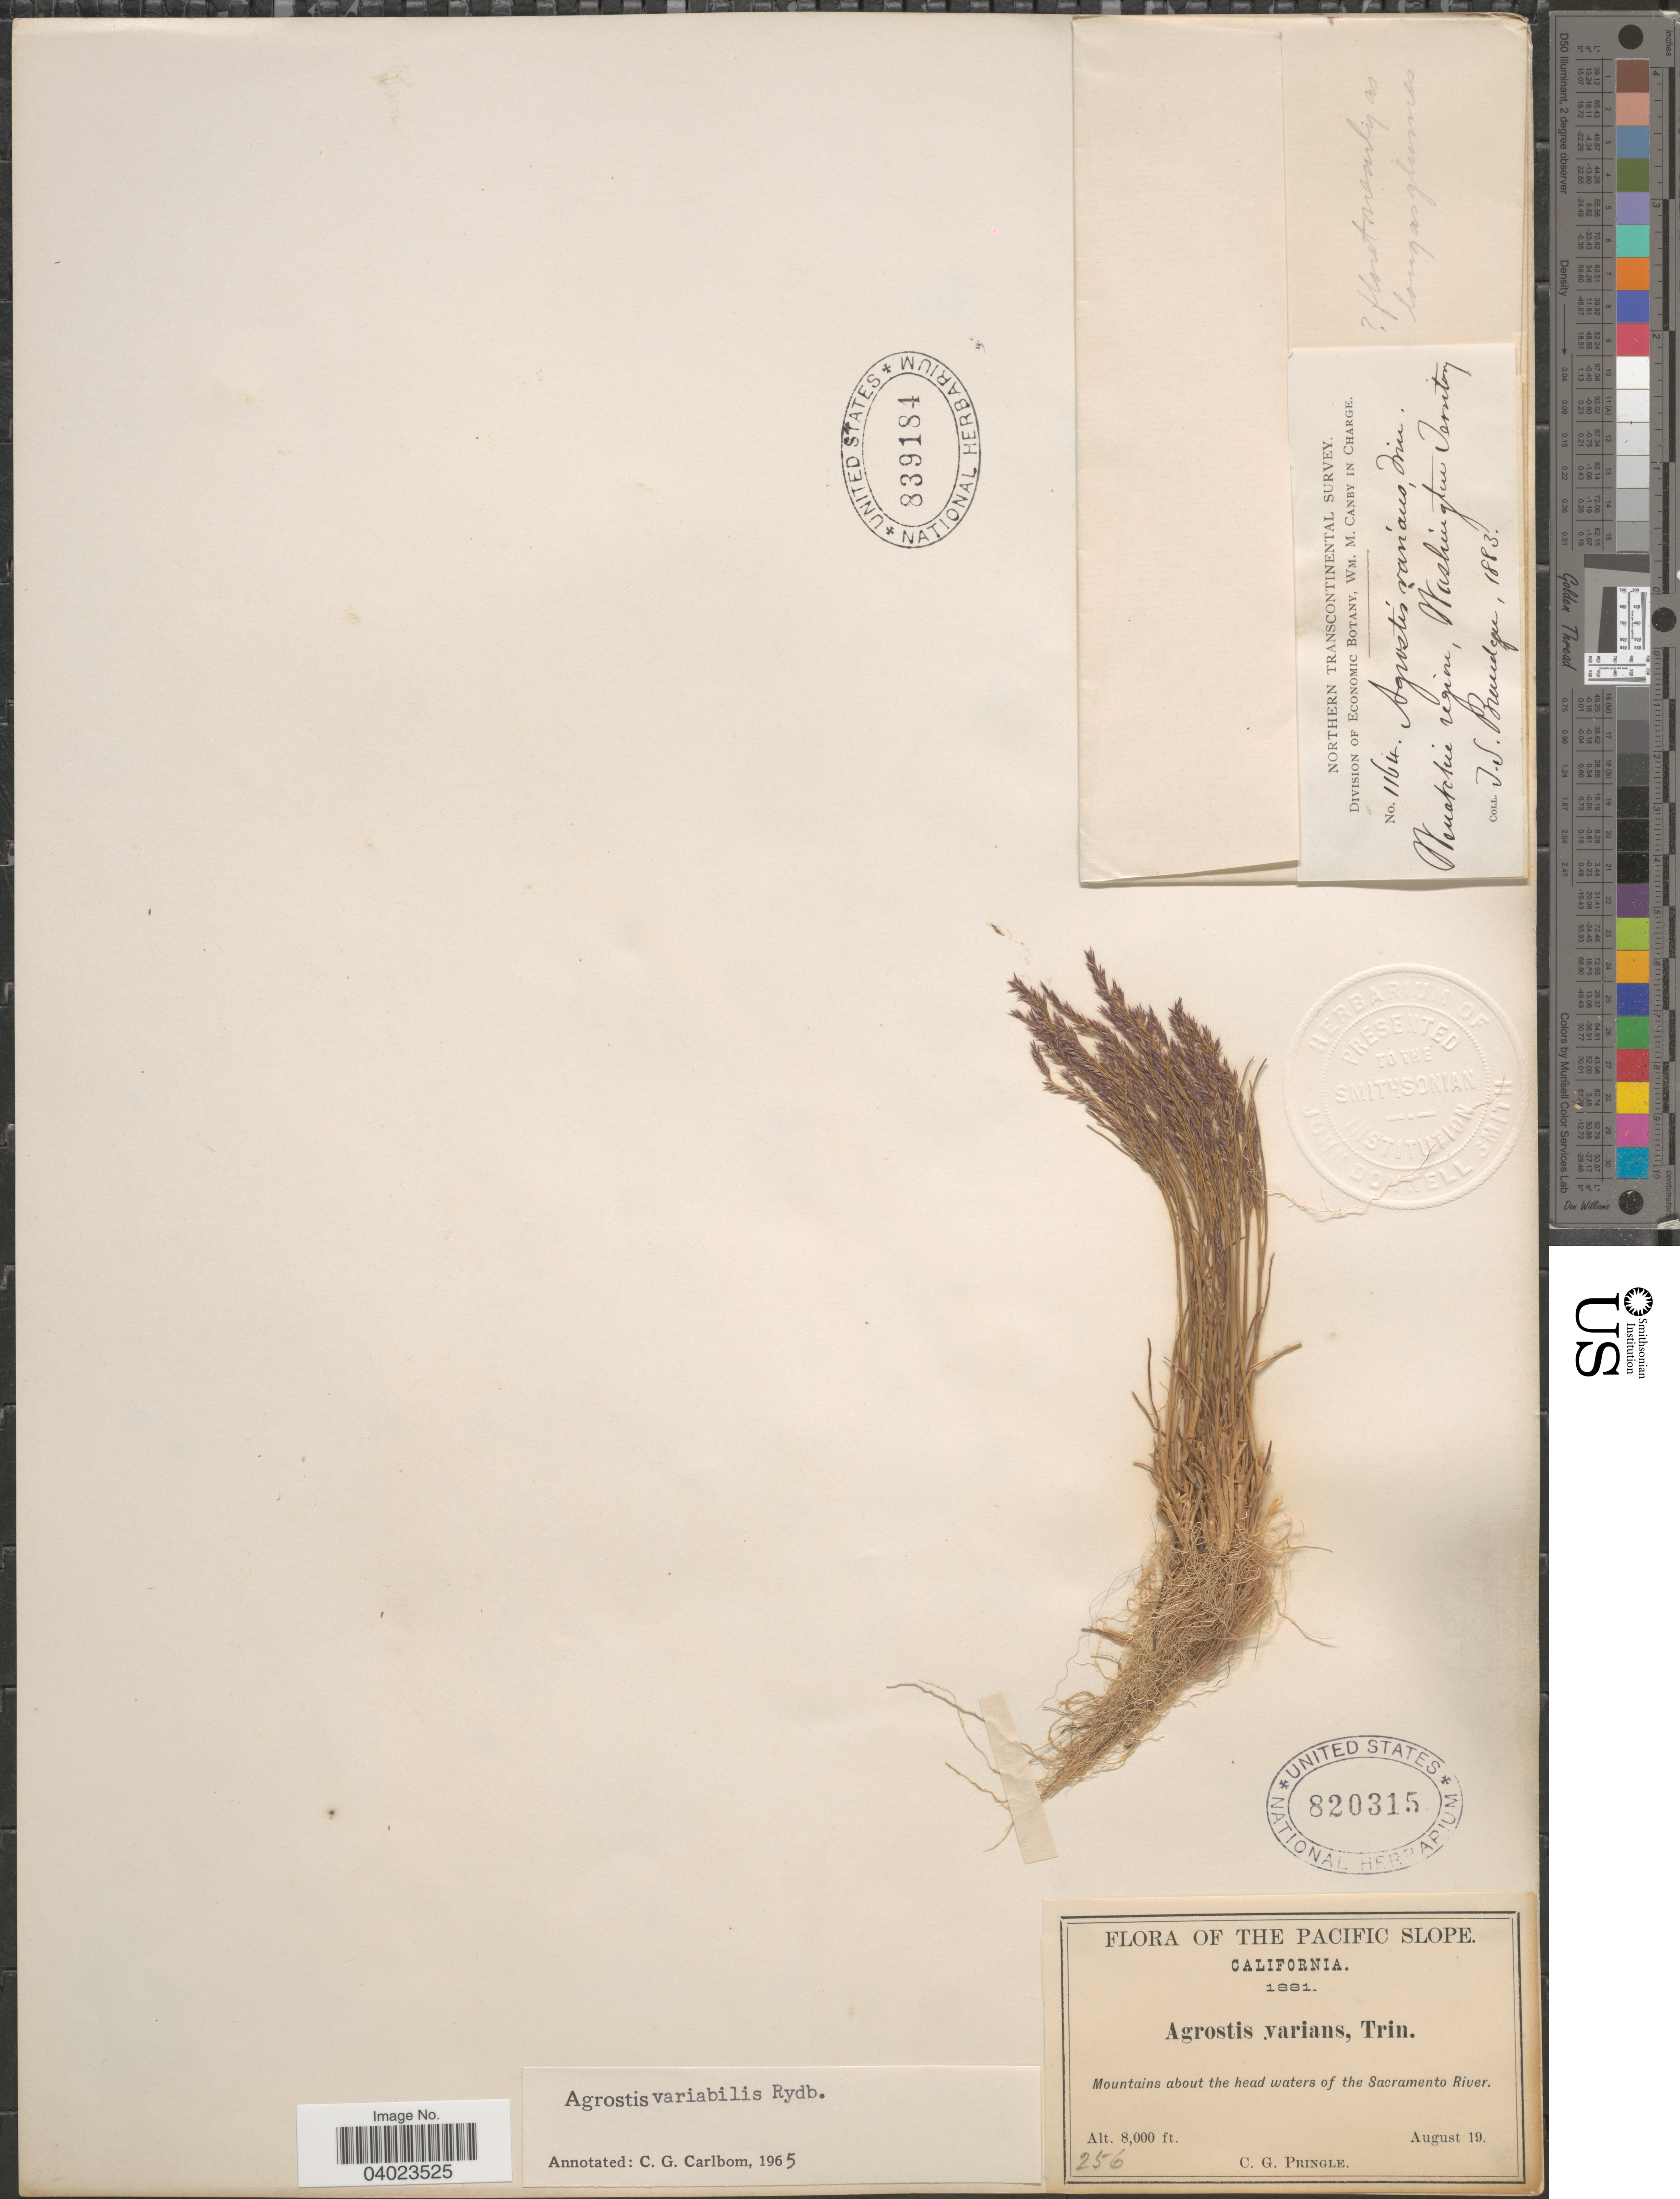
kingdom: Plantae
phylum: Tracheophyta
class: Liliopsida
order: Poales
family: Poaceae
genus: Agrostis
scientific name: Agrostis variabilis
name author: Rydb.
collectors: T. S. Brandegee (herbarium)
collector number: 1164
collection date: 1883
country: United States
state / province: California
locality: Wenatchee region.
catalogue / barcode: US 839184-2